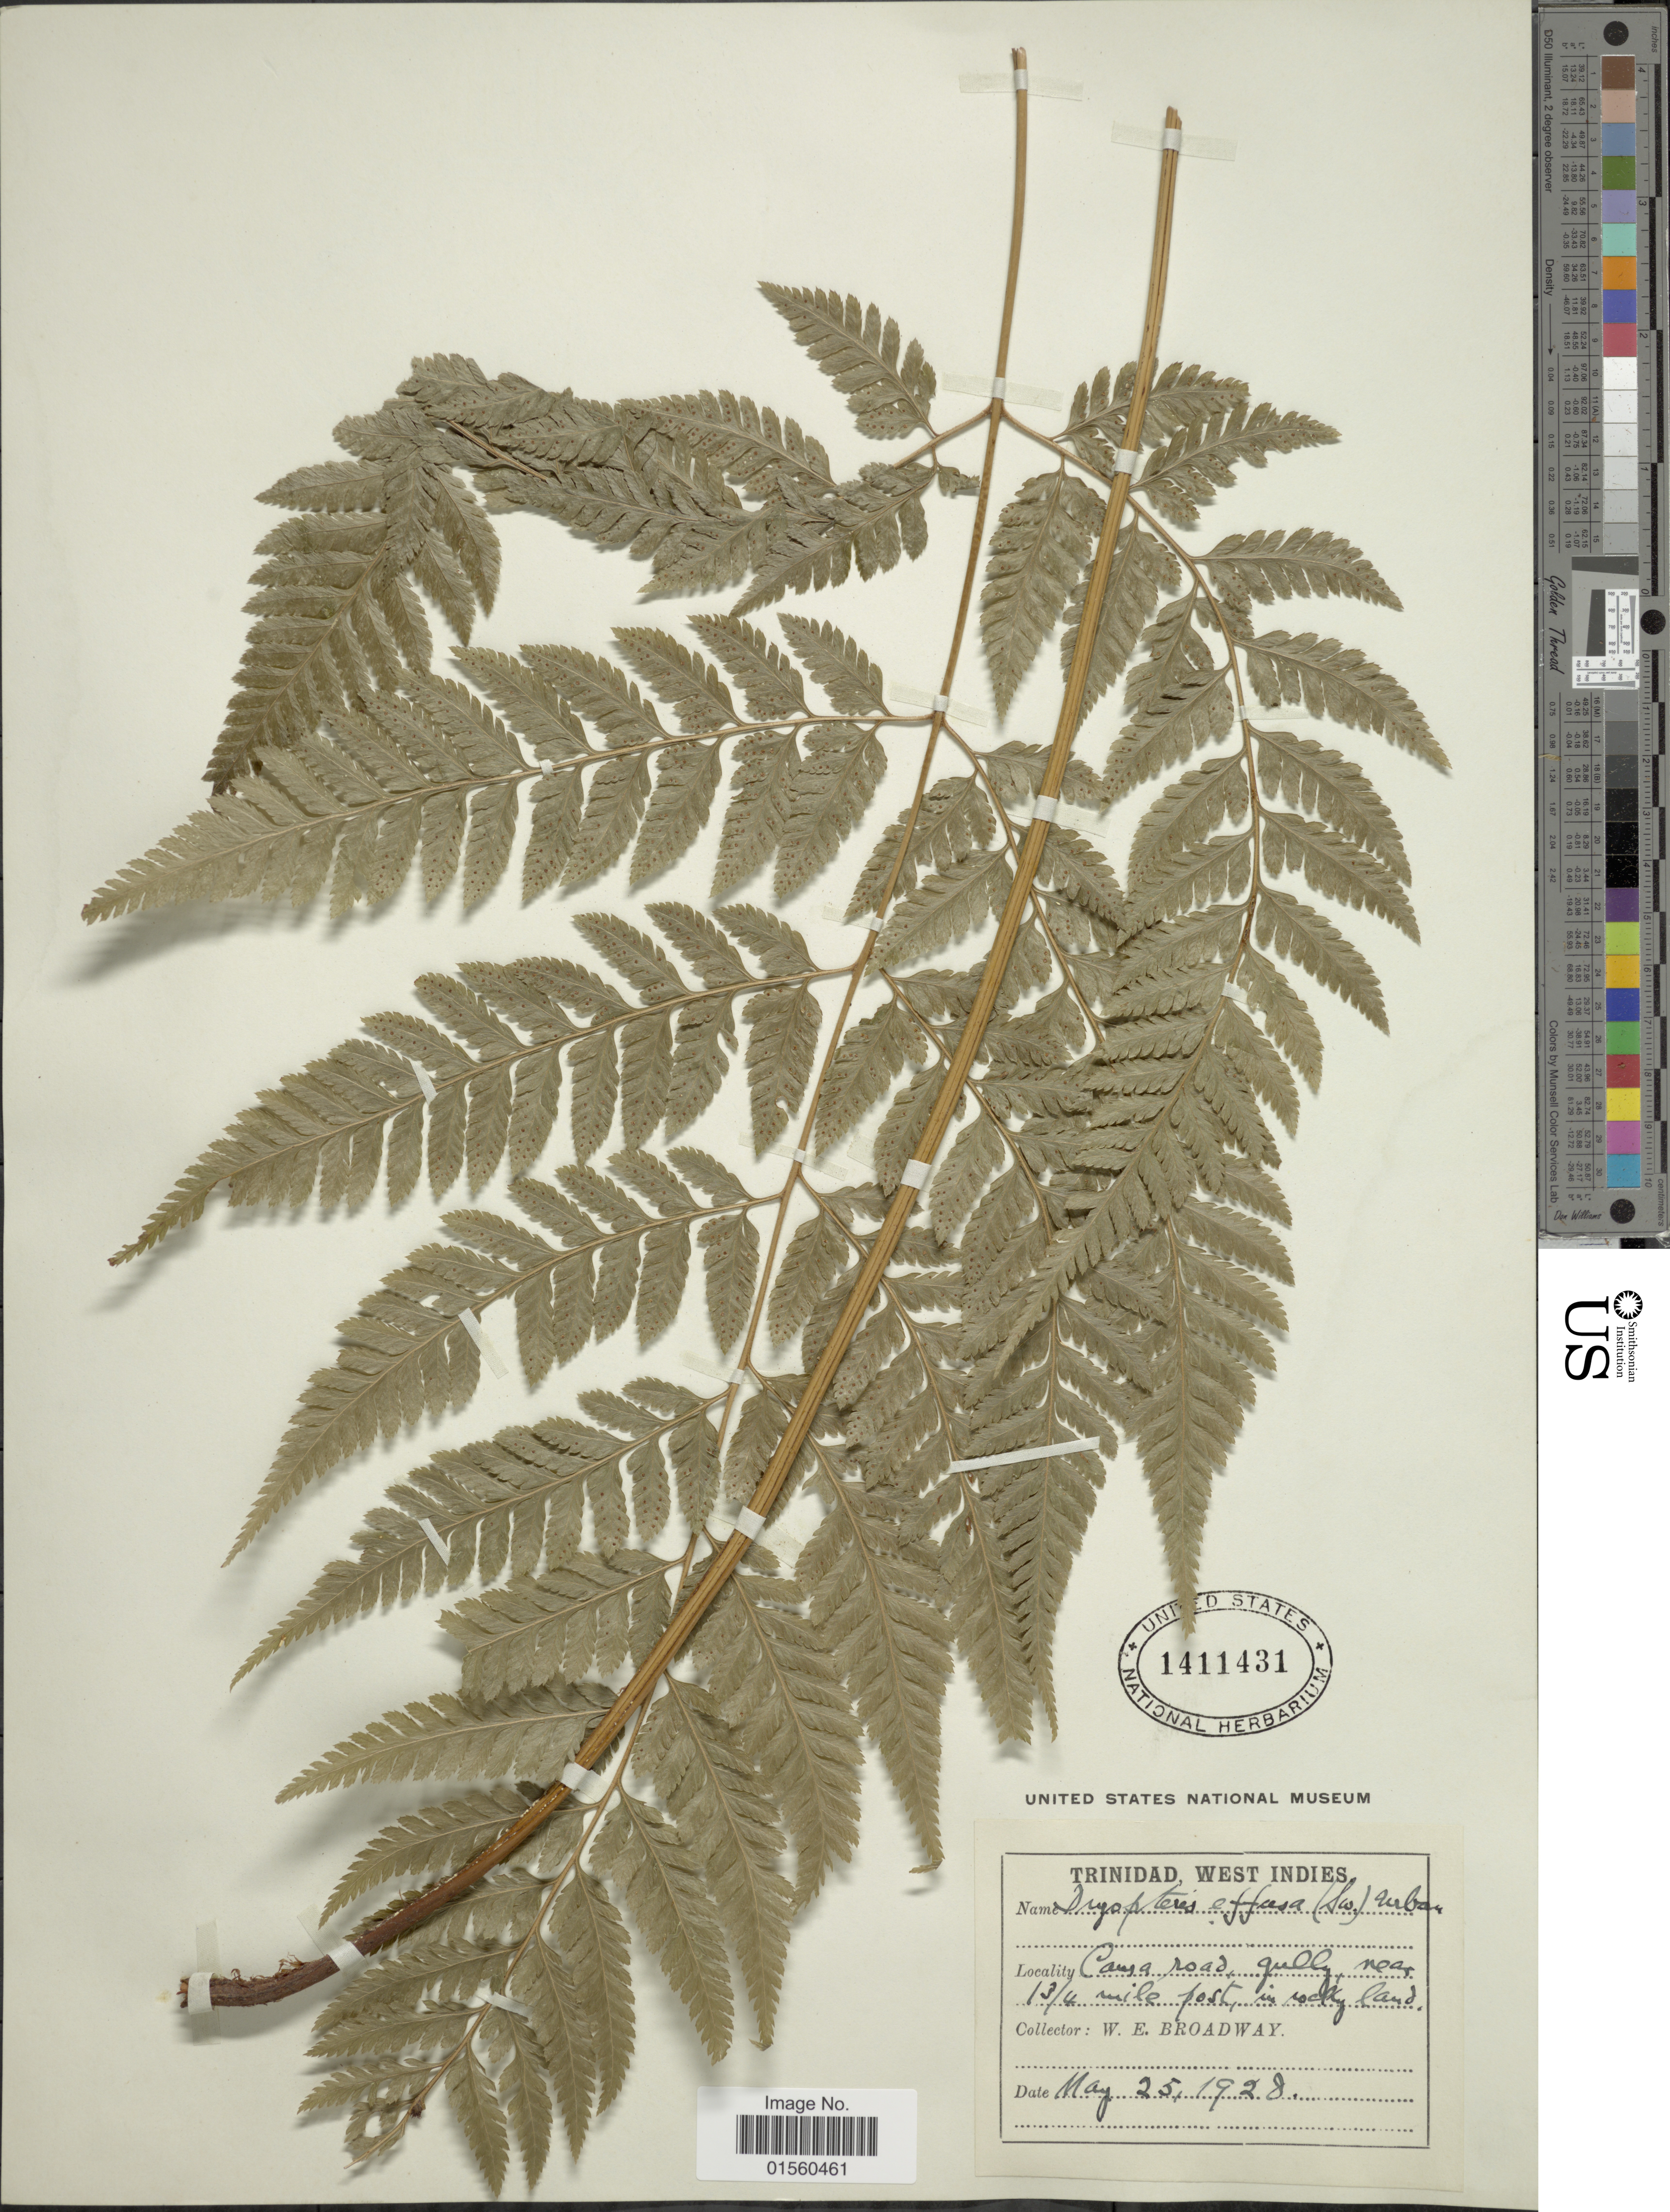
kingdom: Plantae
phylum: Tracheophyta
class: Polypodiopsida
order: Polypodiales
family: Dryopteridaceae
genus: Parapolystichum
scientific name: Parapolystichum effusum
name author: (Sw.) Ching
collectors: W. E. Broadway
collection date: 1928-05-25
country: Trinidad and Tobago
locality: Trinidad, West Indies, Caura road, gully near 1 3/4 mile post, in rocky land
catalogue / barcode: US 1411431